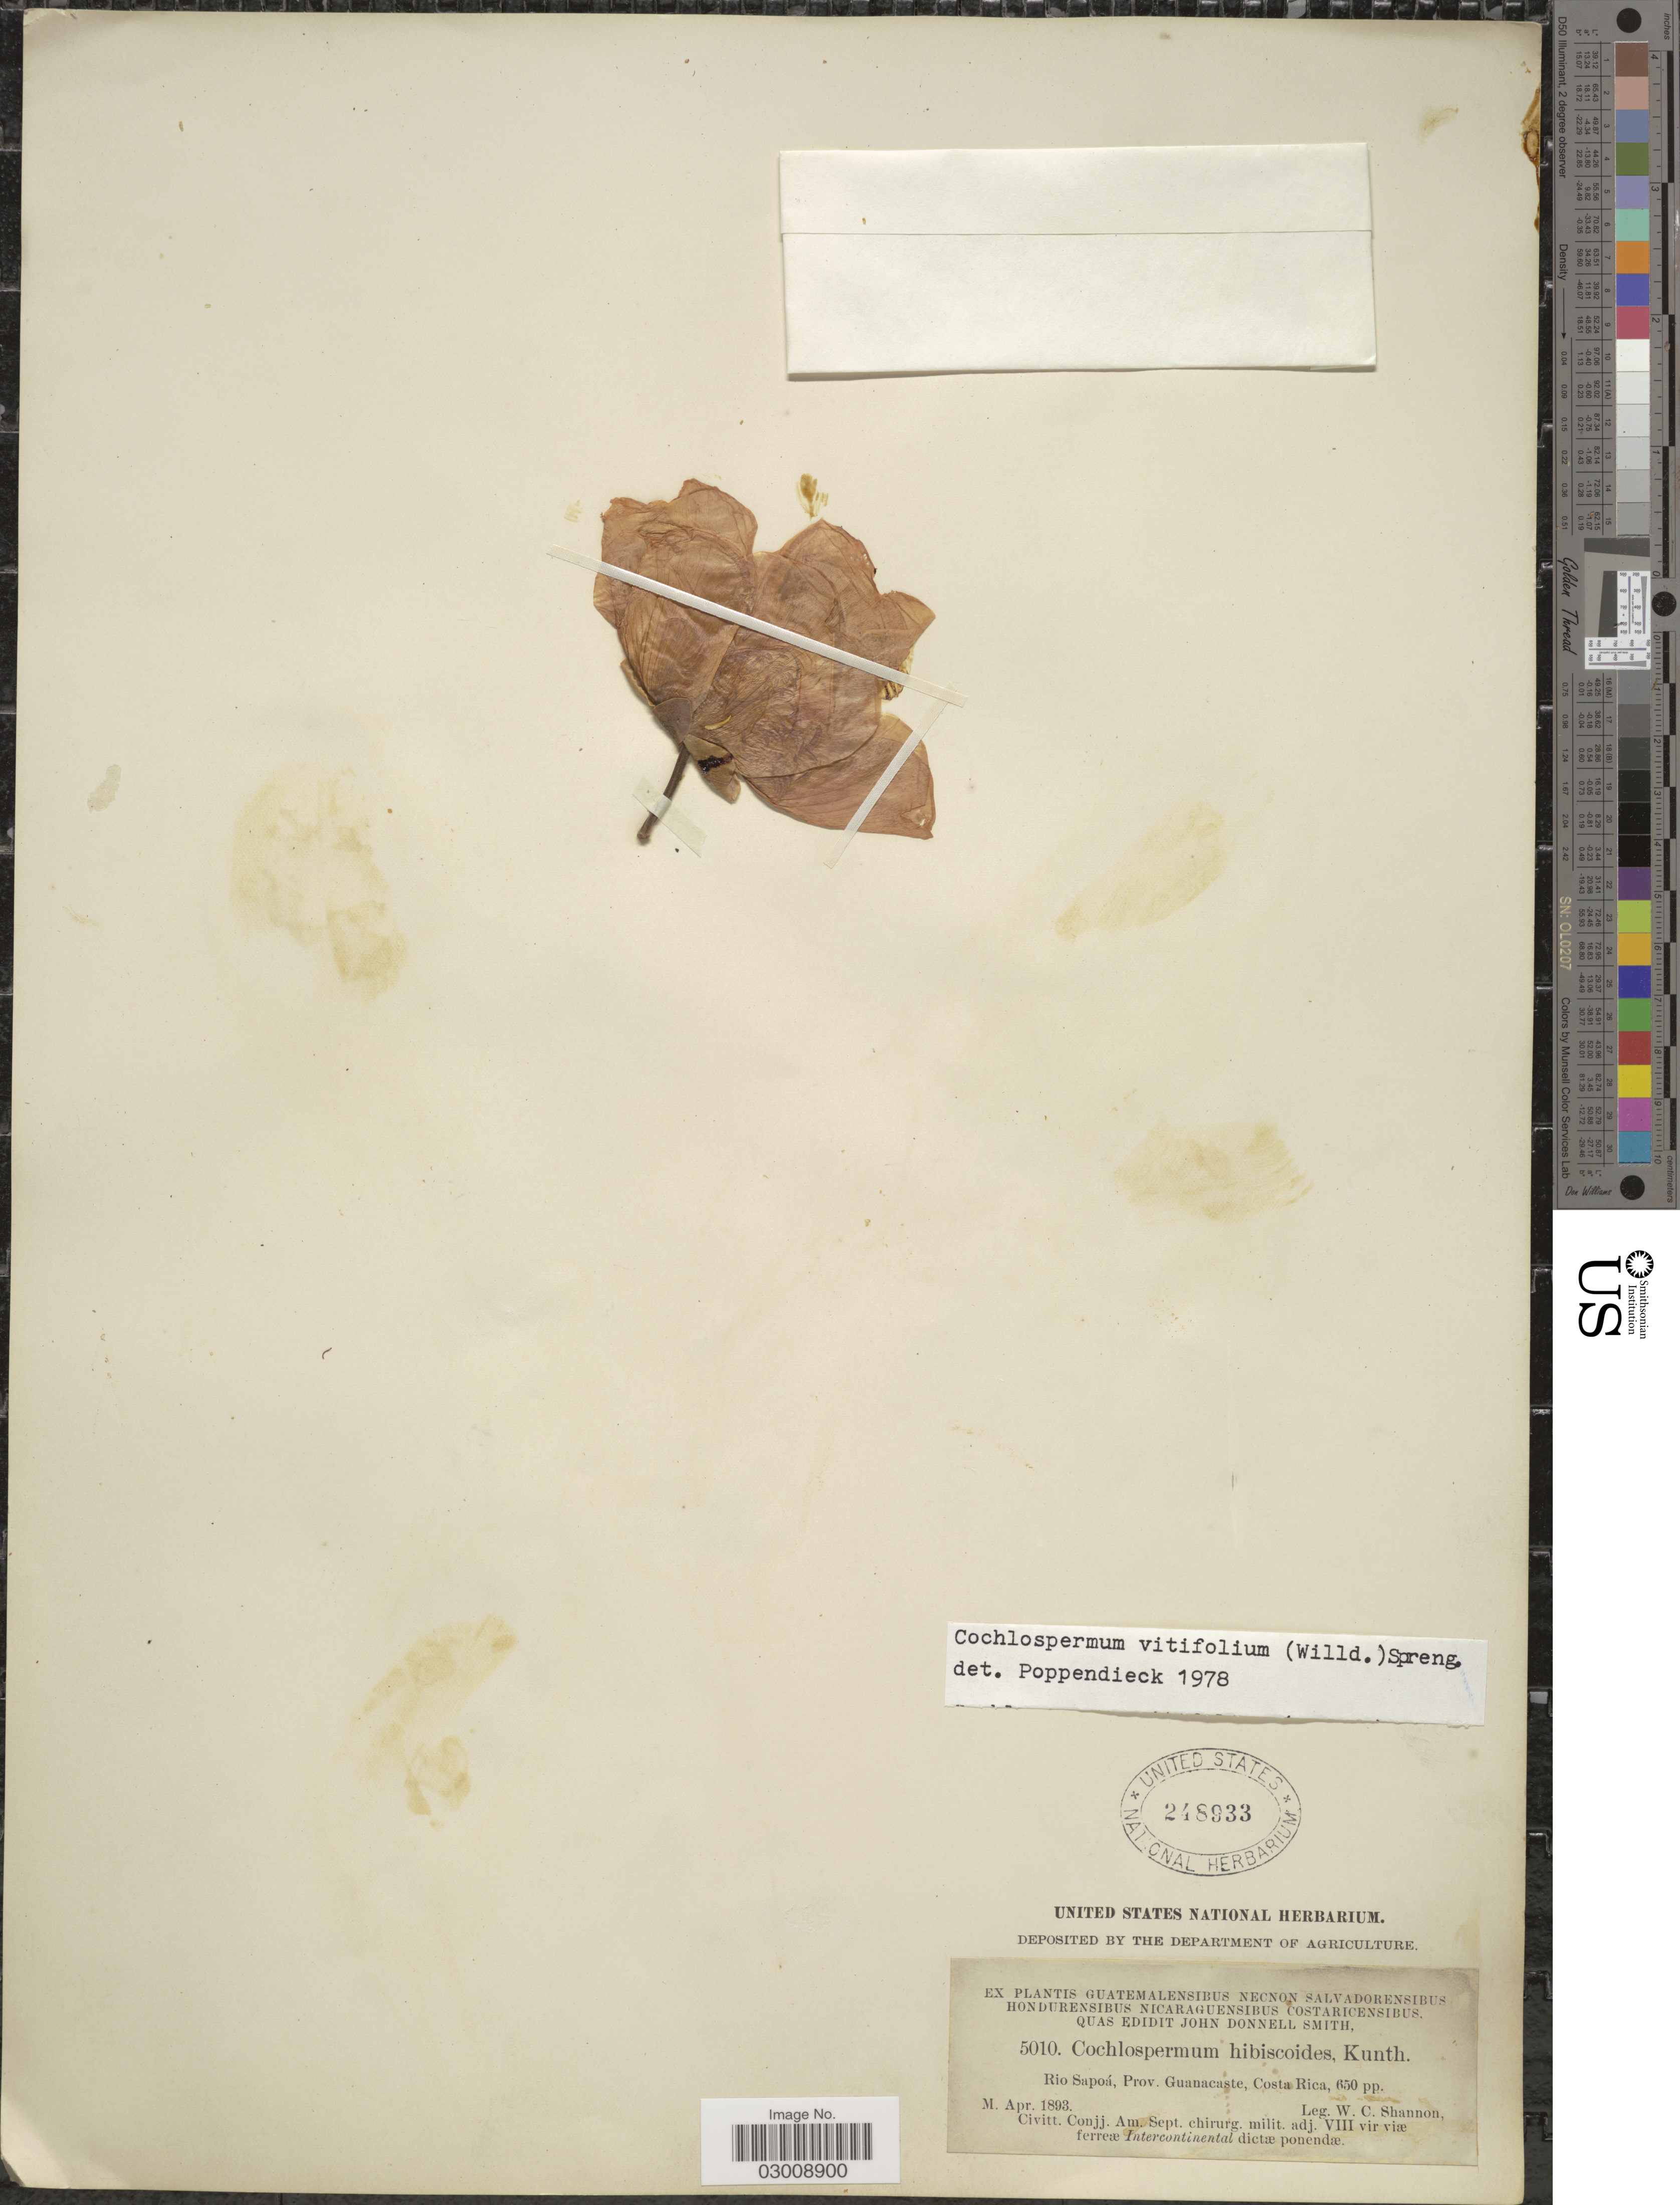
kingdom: Plantae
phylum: Tracheophyta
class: Magnoliopsida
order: Malvales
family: Cochlospermaceae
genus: Cochlospermum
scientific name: Cochlospermum vitifolium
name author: (Willd.) Spreng.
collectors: W. C. Shannon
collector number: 5010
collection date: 1893-04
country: Costa Rica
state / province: Guanacaste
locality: Rio Sapoá, Prov. Guanacaste.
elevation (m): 198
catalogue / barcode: US 248933